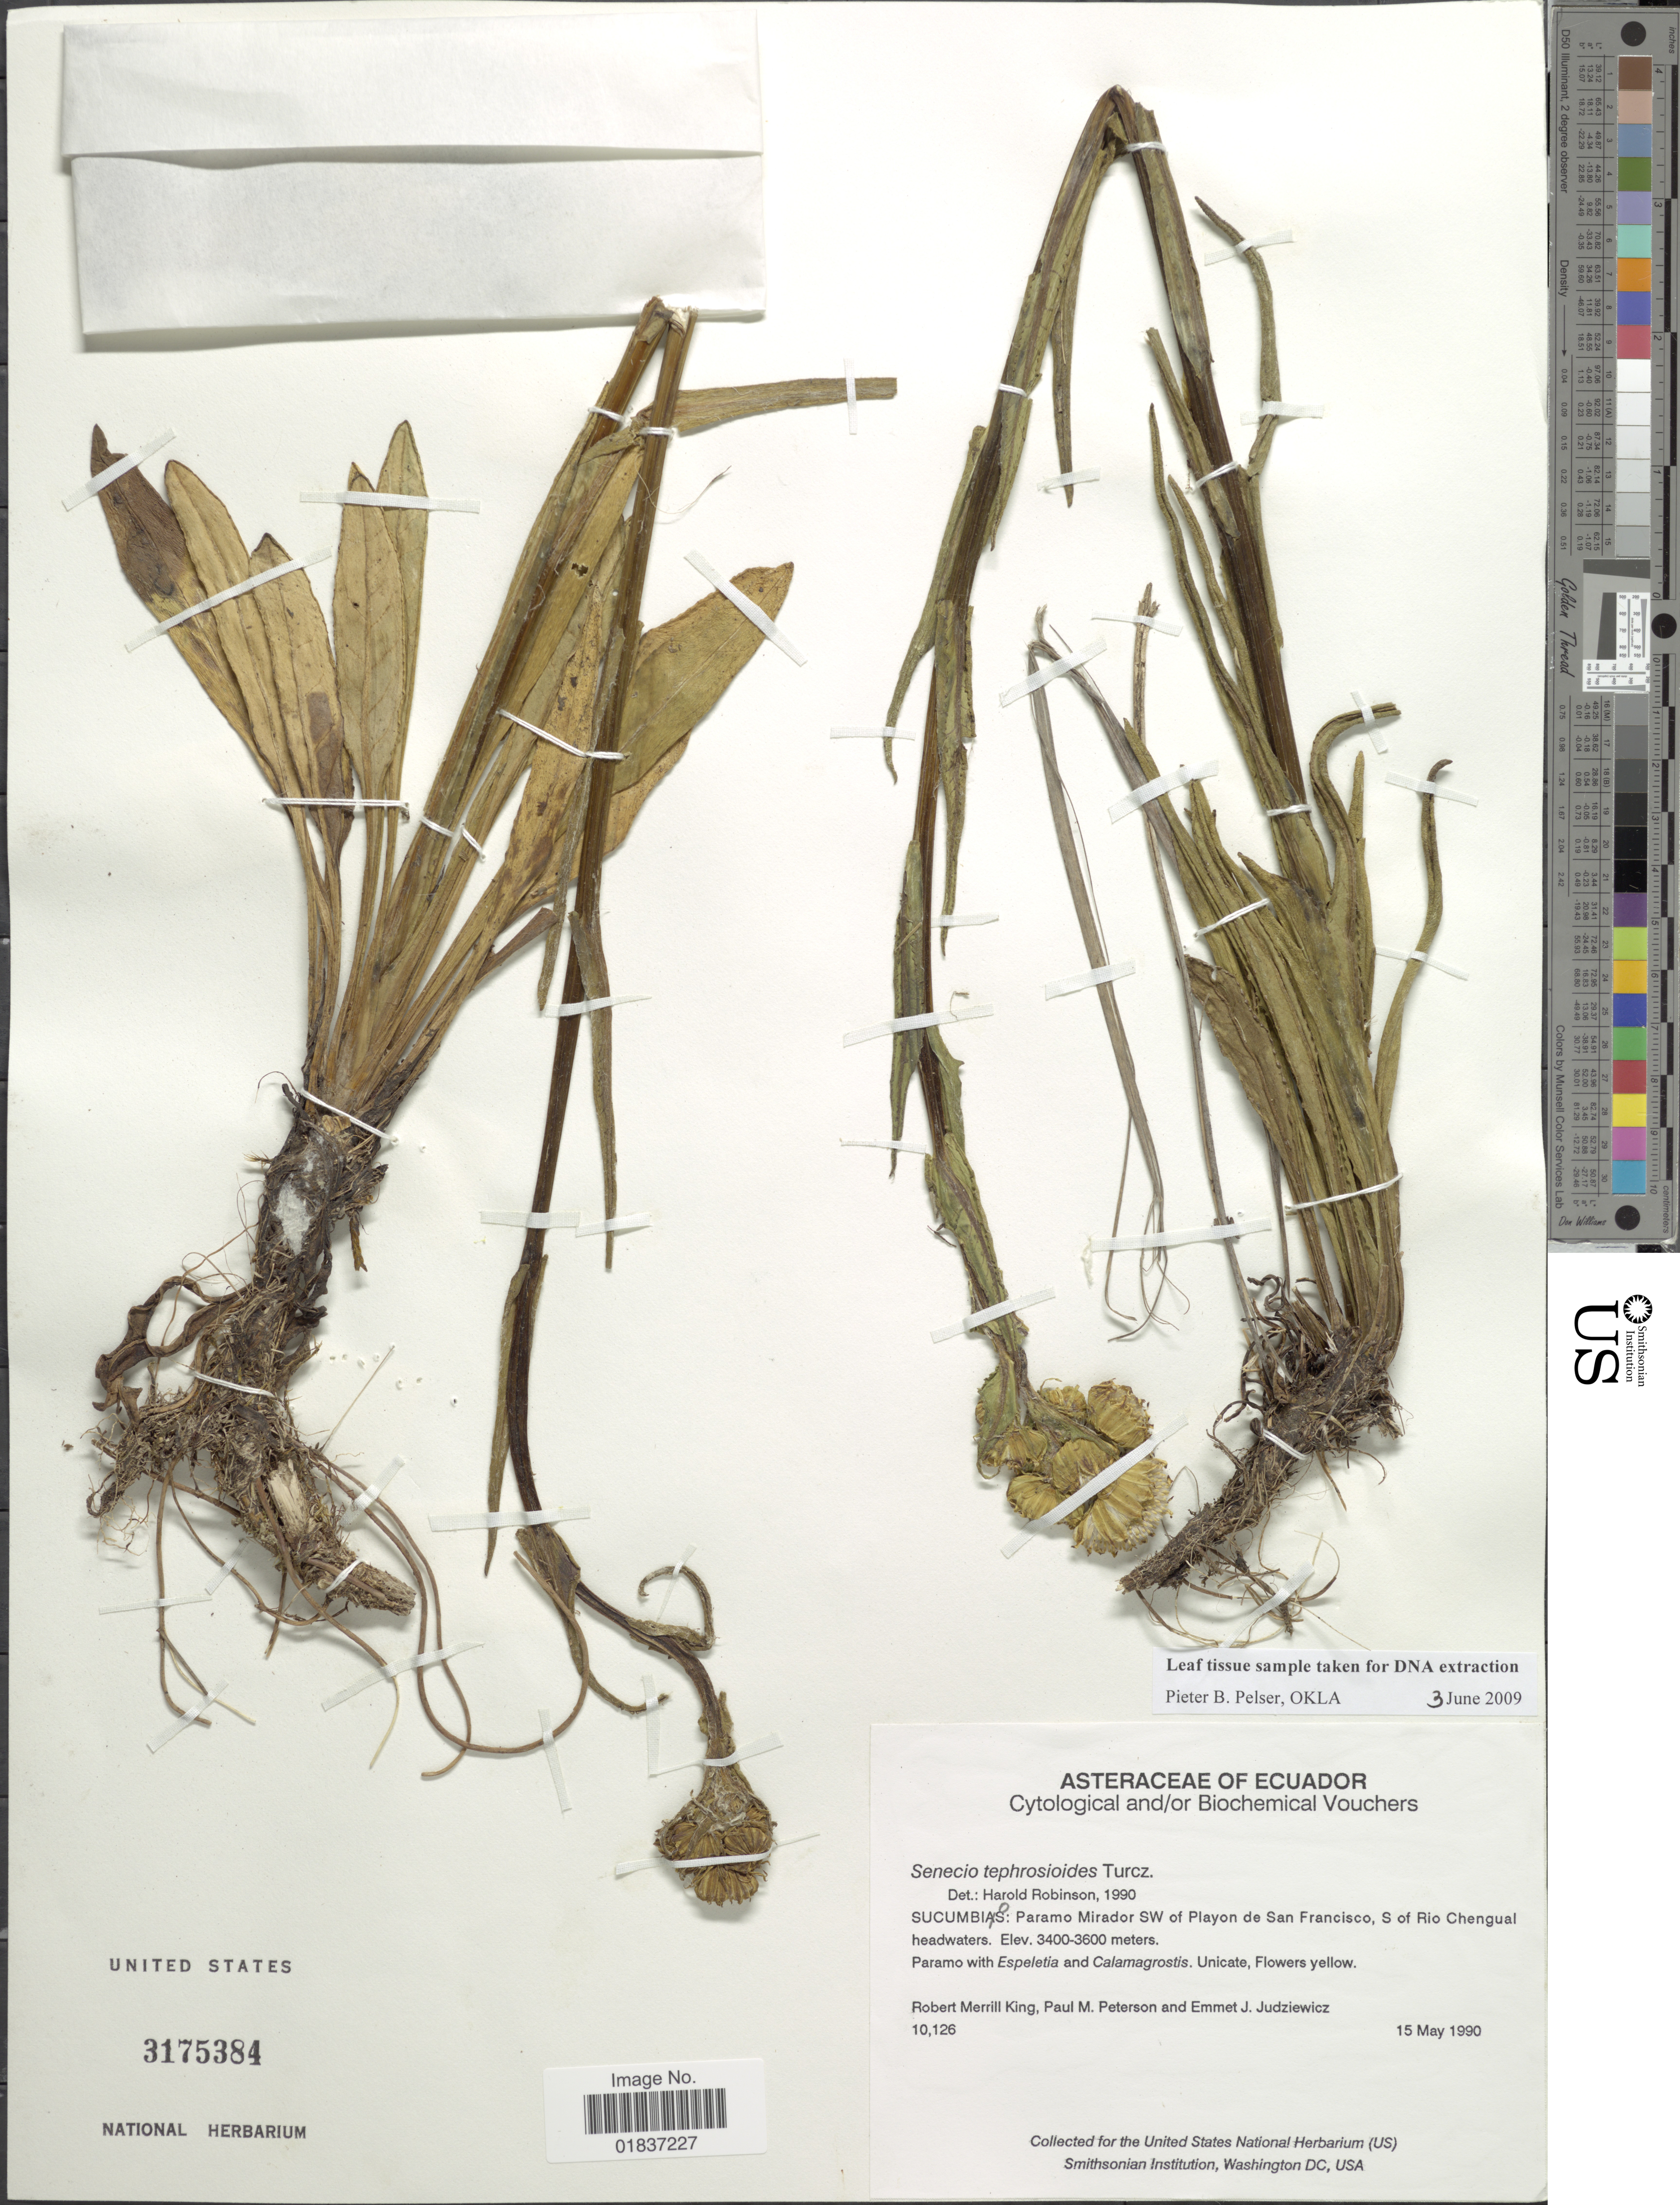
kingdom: Plantae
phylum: Tracheophyta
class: Magnoliopsida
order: Asterales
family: Asteraceae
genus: Senecio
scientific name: Senecio tephrosioides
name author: Turcz.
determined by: Salomon, Luciana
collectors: R. M. King, P. M. Peterson & E. J. Judziewicz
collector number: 10126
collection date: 1990-05-15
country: Ecuador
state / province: Sucumbíos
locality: Sucumbíos: Paramo Mirador SW of Playon de San Francisco, S of Rio Chengual headwaters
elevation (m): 3400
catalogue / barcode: US 3175384